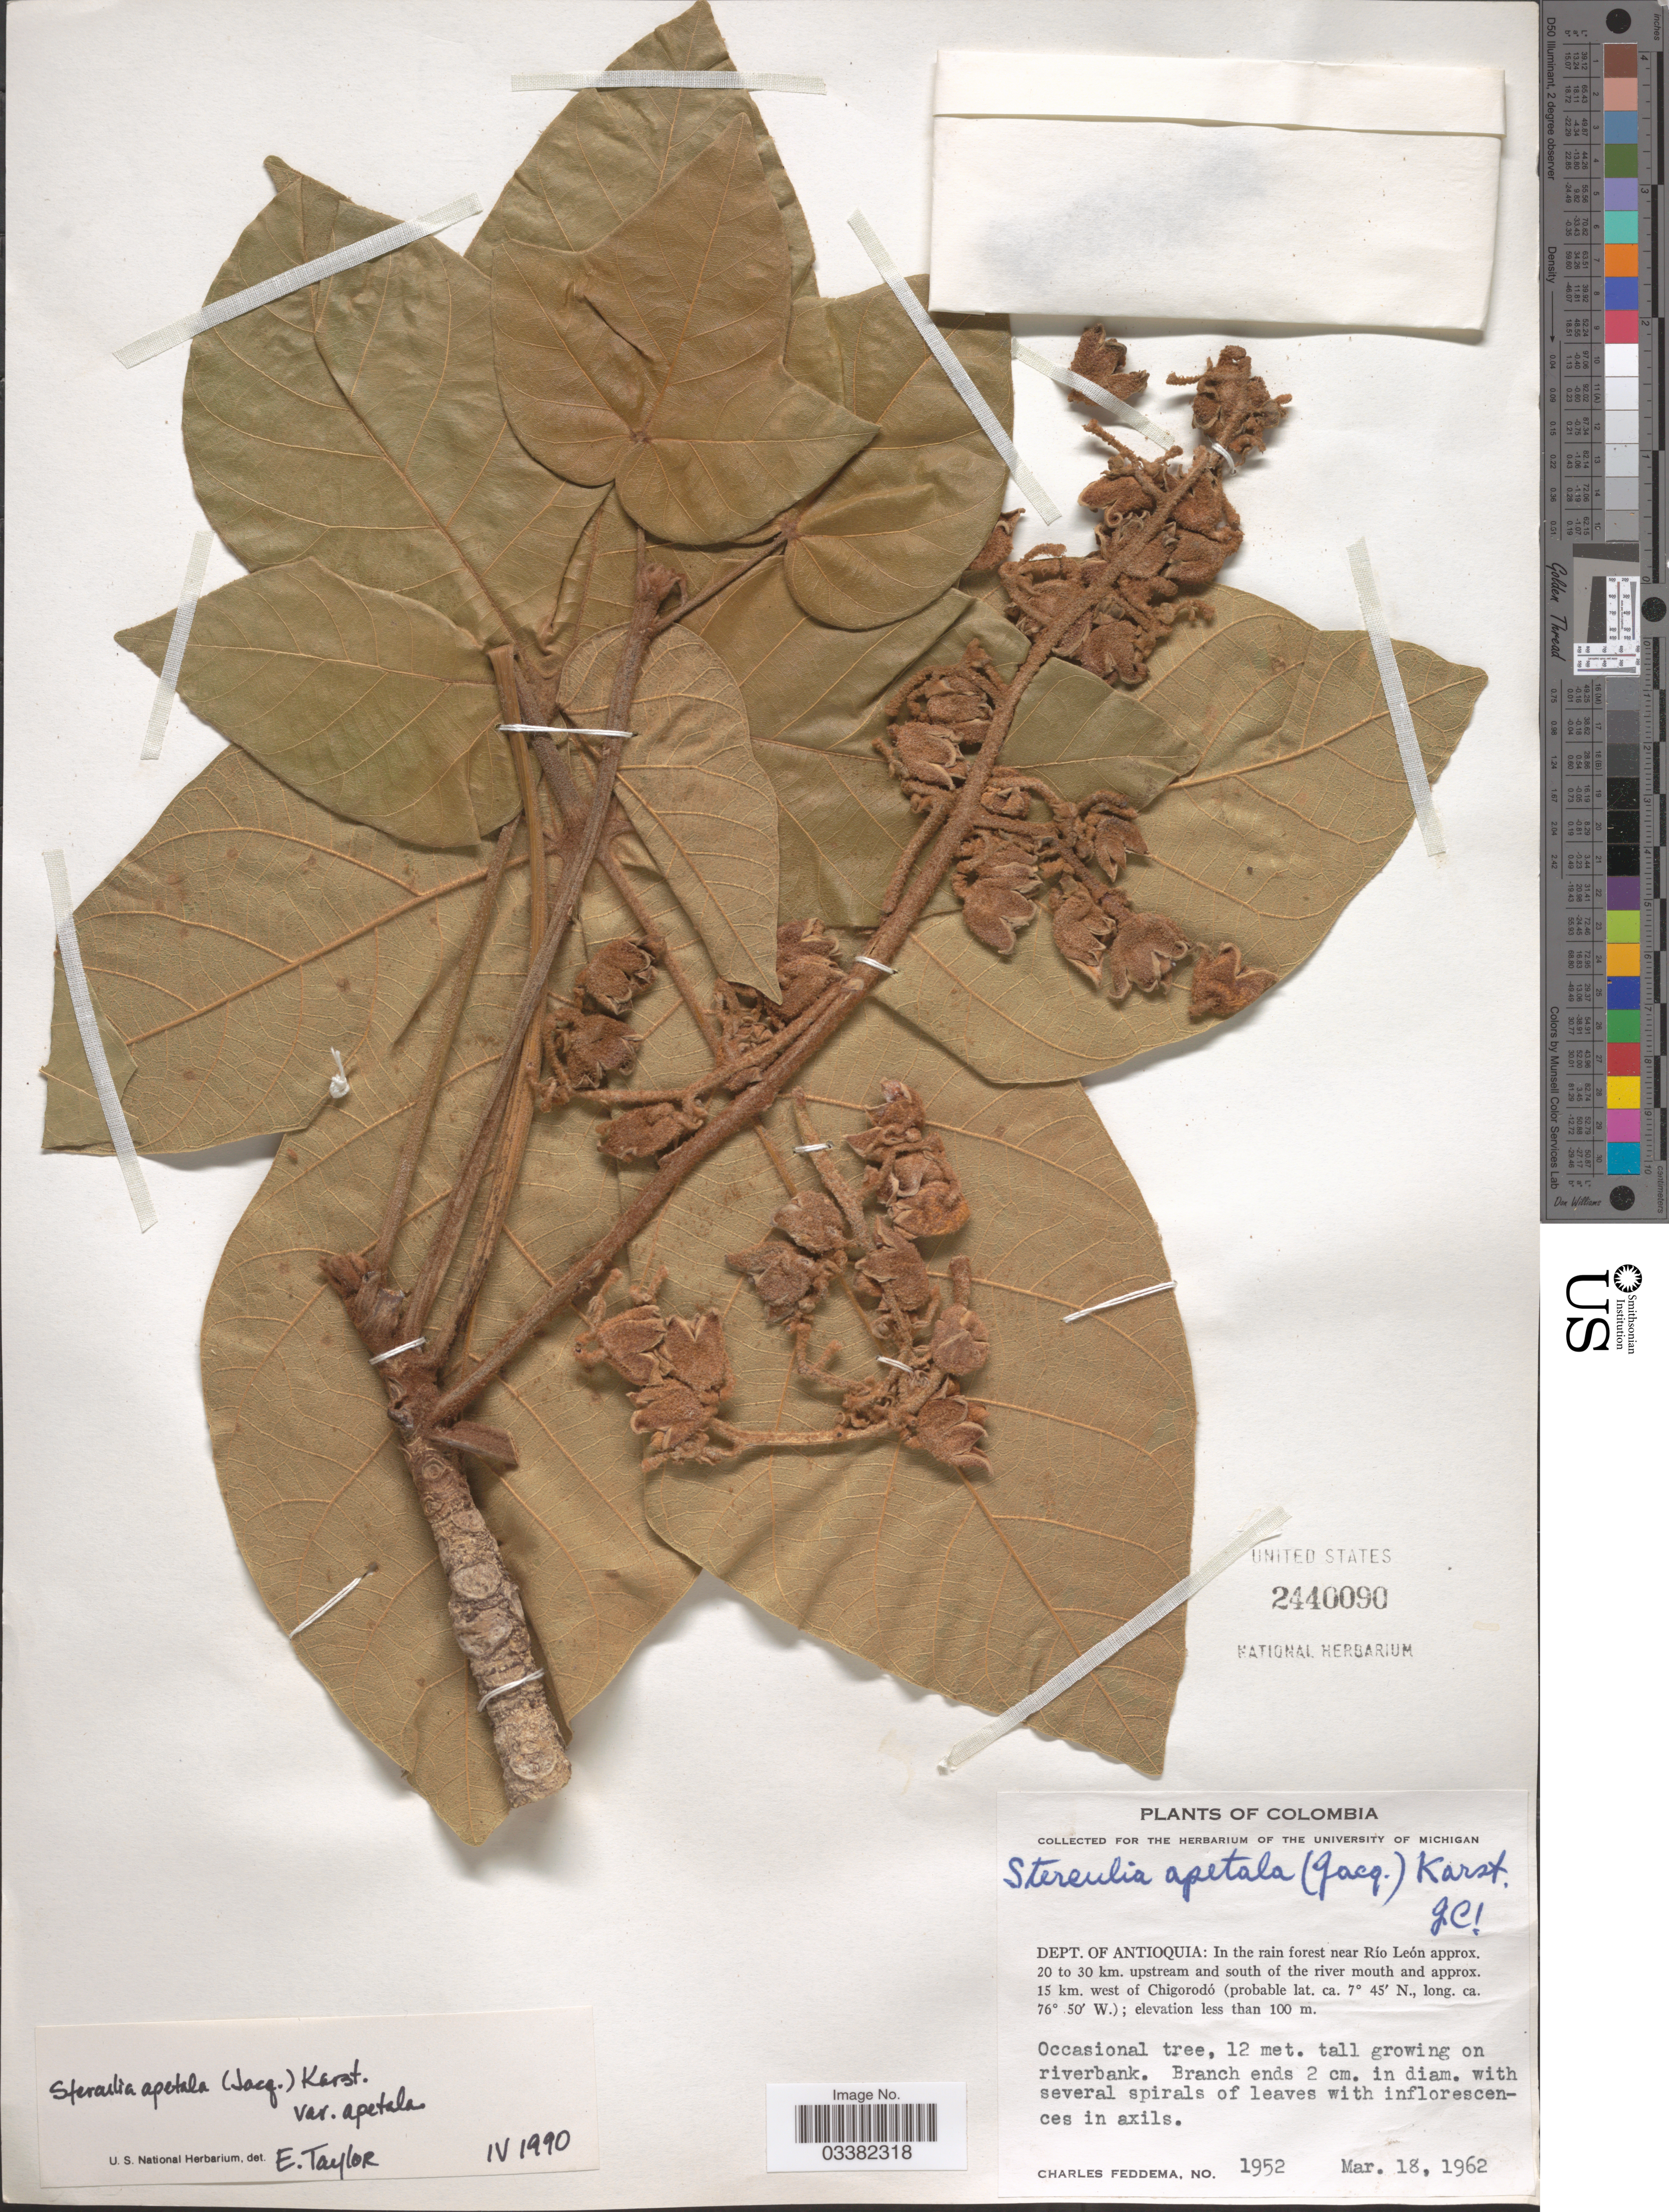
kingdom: Plantae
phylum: Tracheophyta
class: Magnoliopsida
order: Malvales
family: Malvaceae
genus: Sterculia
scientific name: Sterculia apetala var. apetala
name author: (Jacq.) H. Karst.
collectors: C. Feddema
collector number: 1952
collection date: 1962-03-18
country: Colombia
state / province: Antioquia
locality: Dept. of Antioquia: In the rain forest near Río León approx. 20 to 30 km. upstream and south of the river mouth and approx. 15 km. west of Chigorodó.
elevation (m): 100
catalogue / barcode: US 2440090